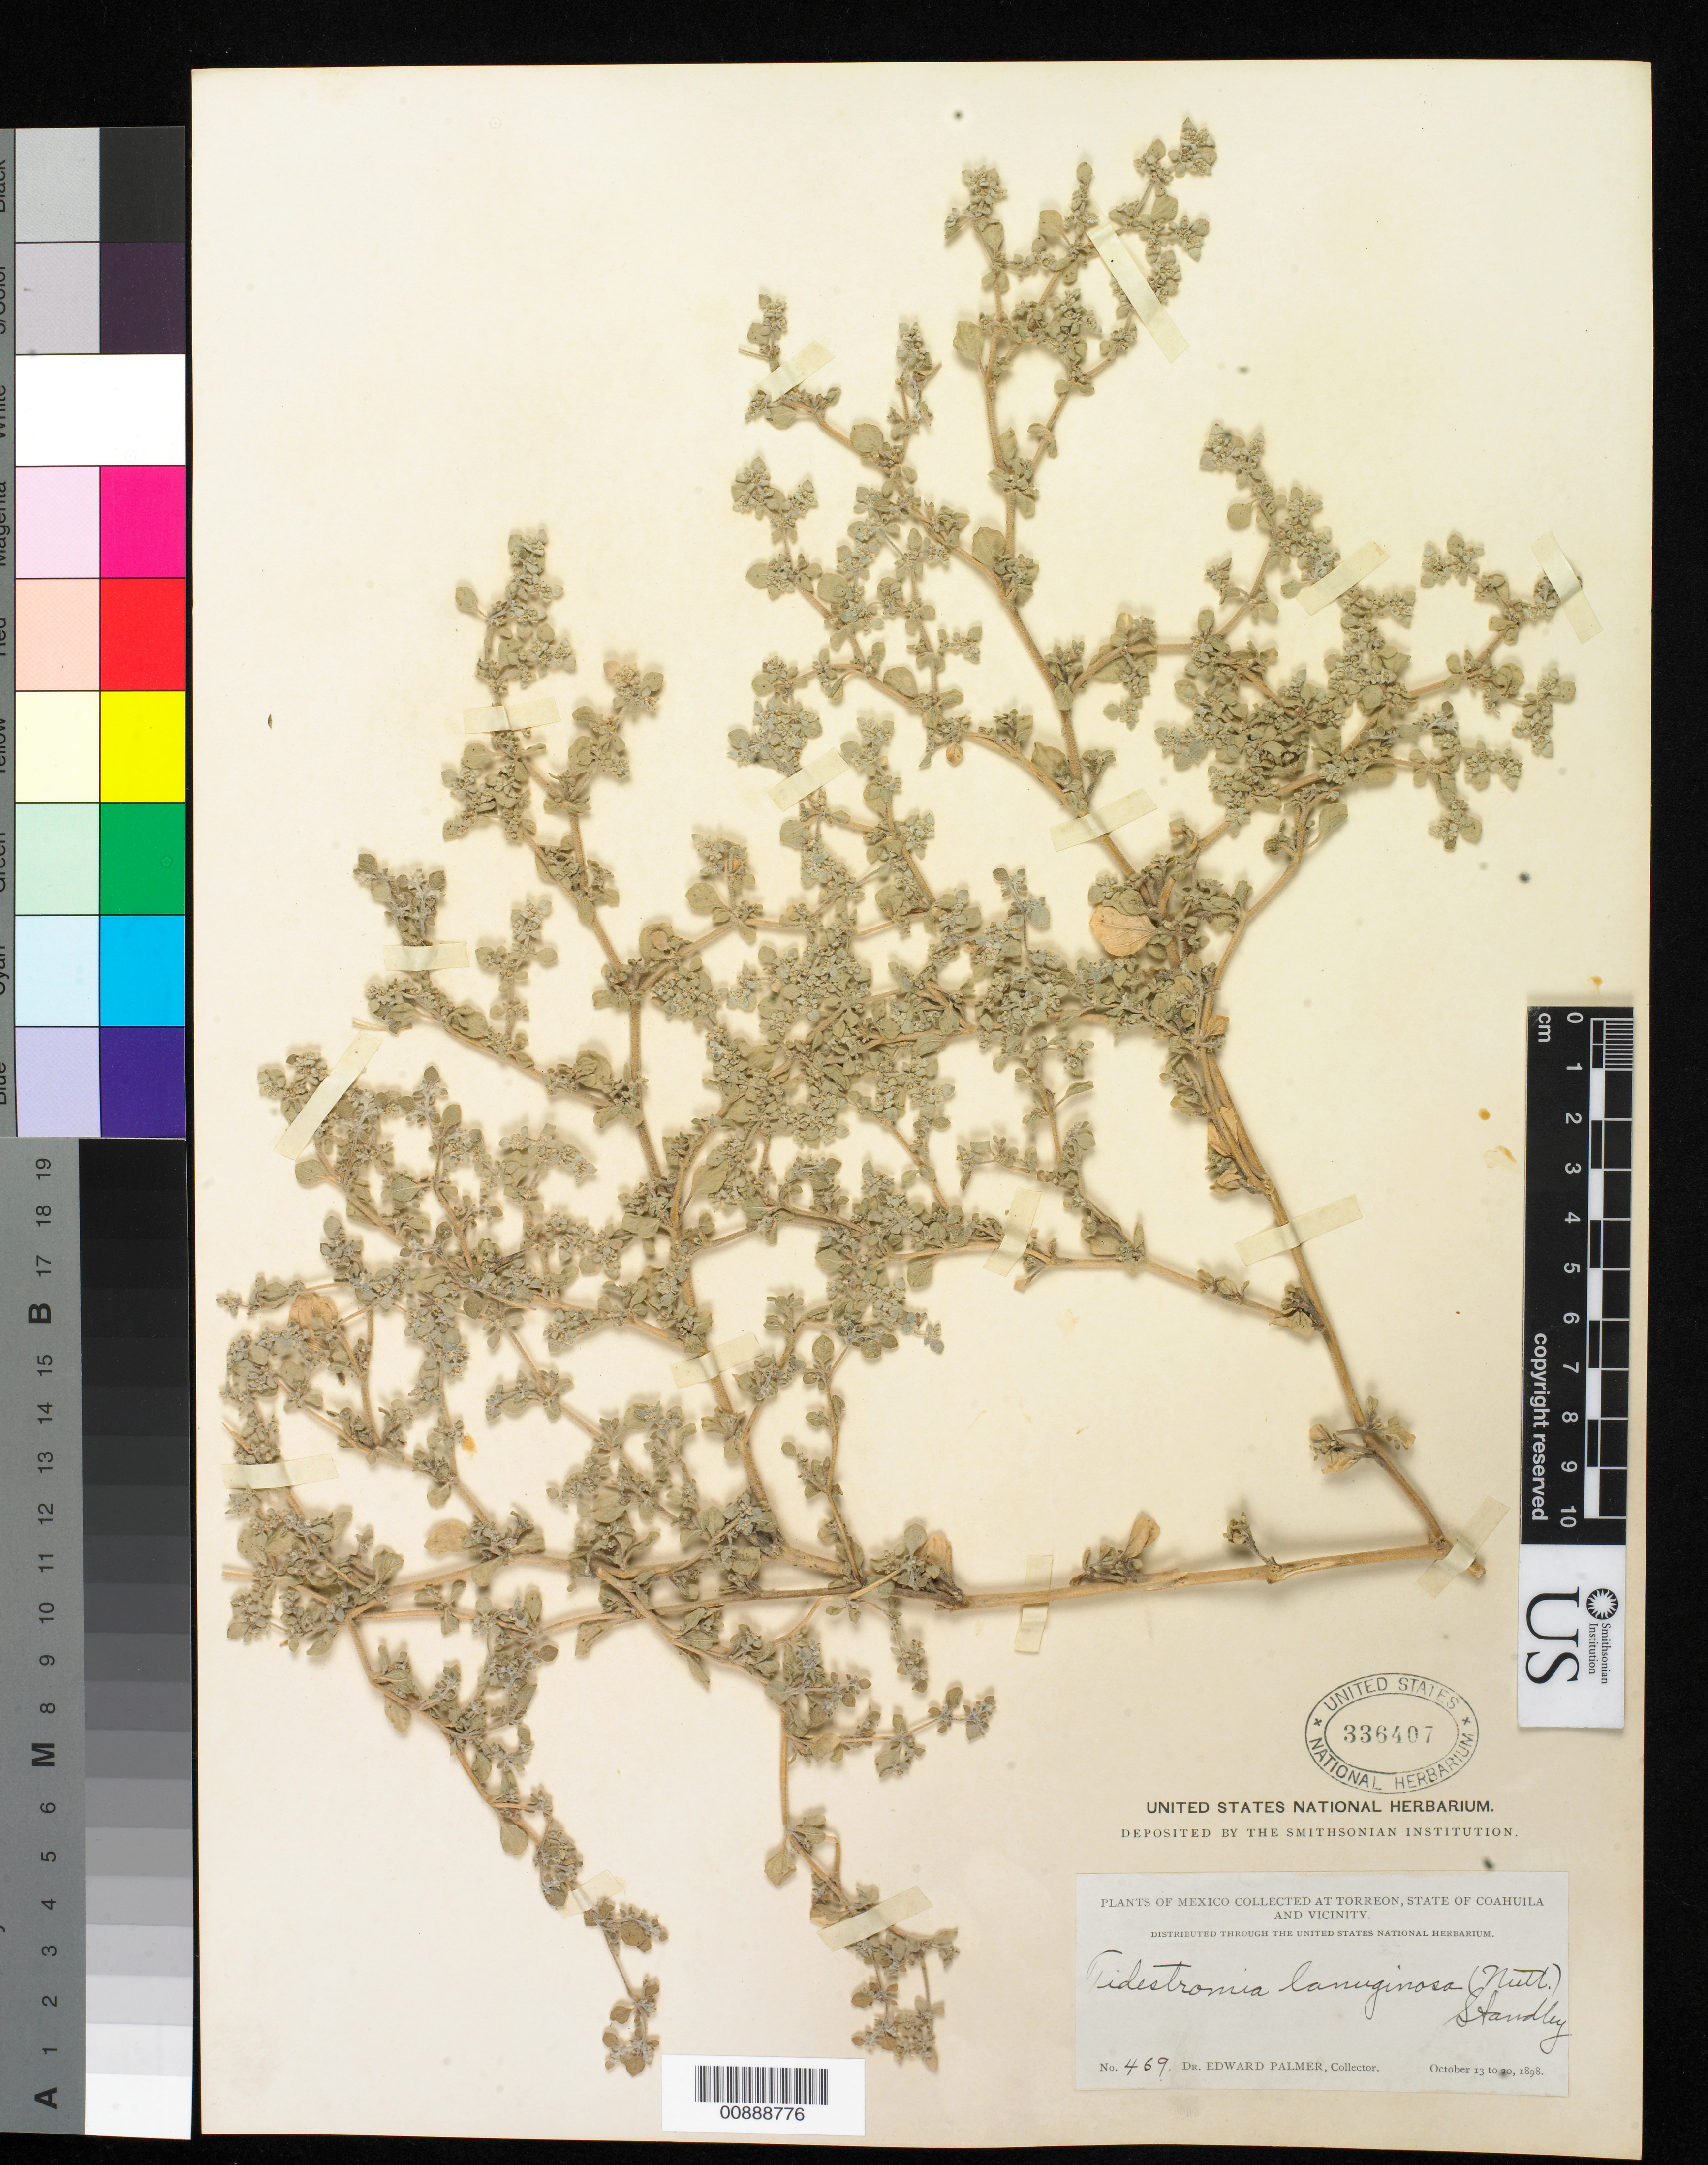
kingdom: Plantae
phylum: Tracheophyta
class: Magnoliopsida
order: Caryophyllales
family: Amaranthaceae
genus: Tidestromia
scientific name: Tidestromia lanuginosa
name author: (Nutt.) Standl.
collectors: E. Palmer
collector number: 469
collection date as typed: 13 Oct 1898 to 20 Oct 1898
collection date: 1898-10-13/1898-10-20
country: Mexico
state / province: Coahuila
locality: Torreon, Coahuila and vicinity.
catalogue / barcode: US 336407